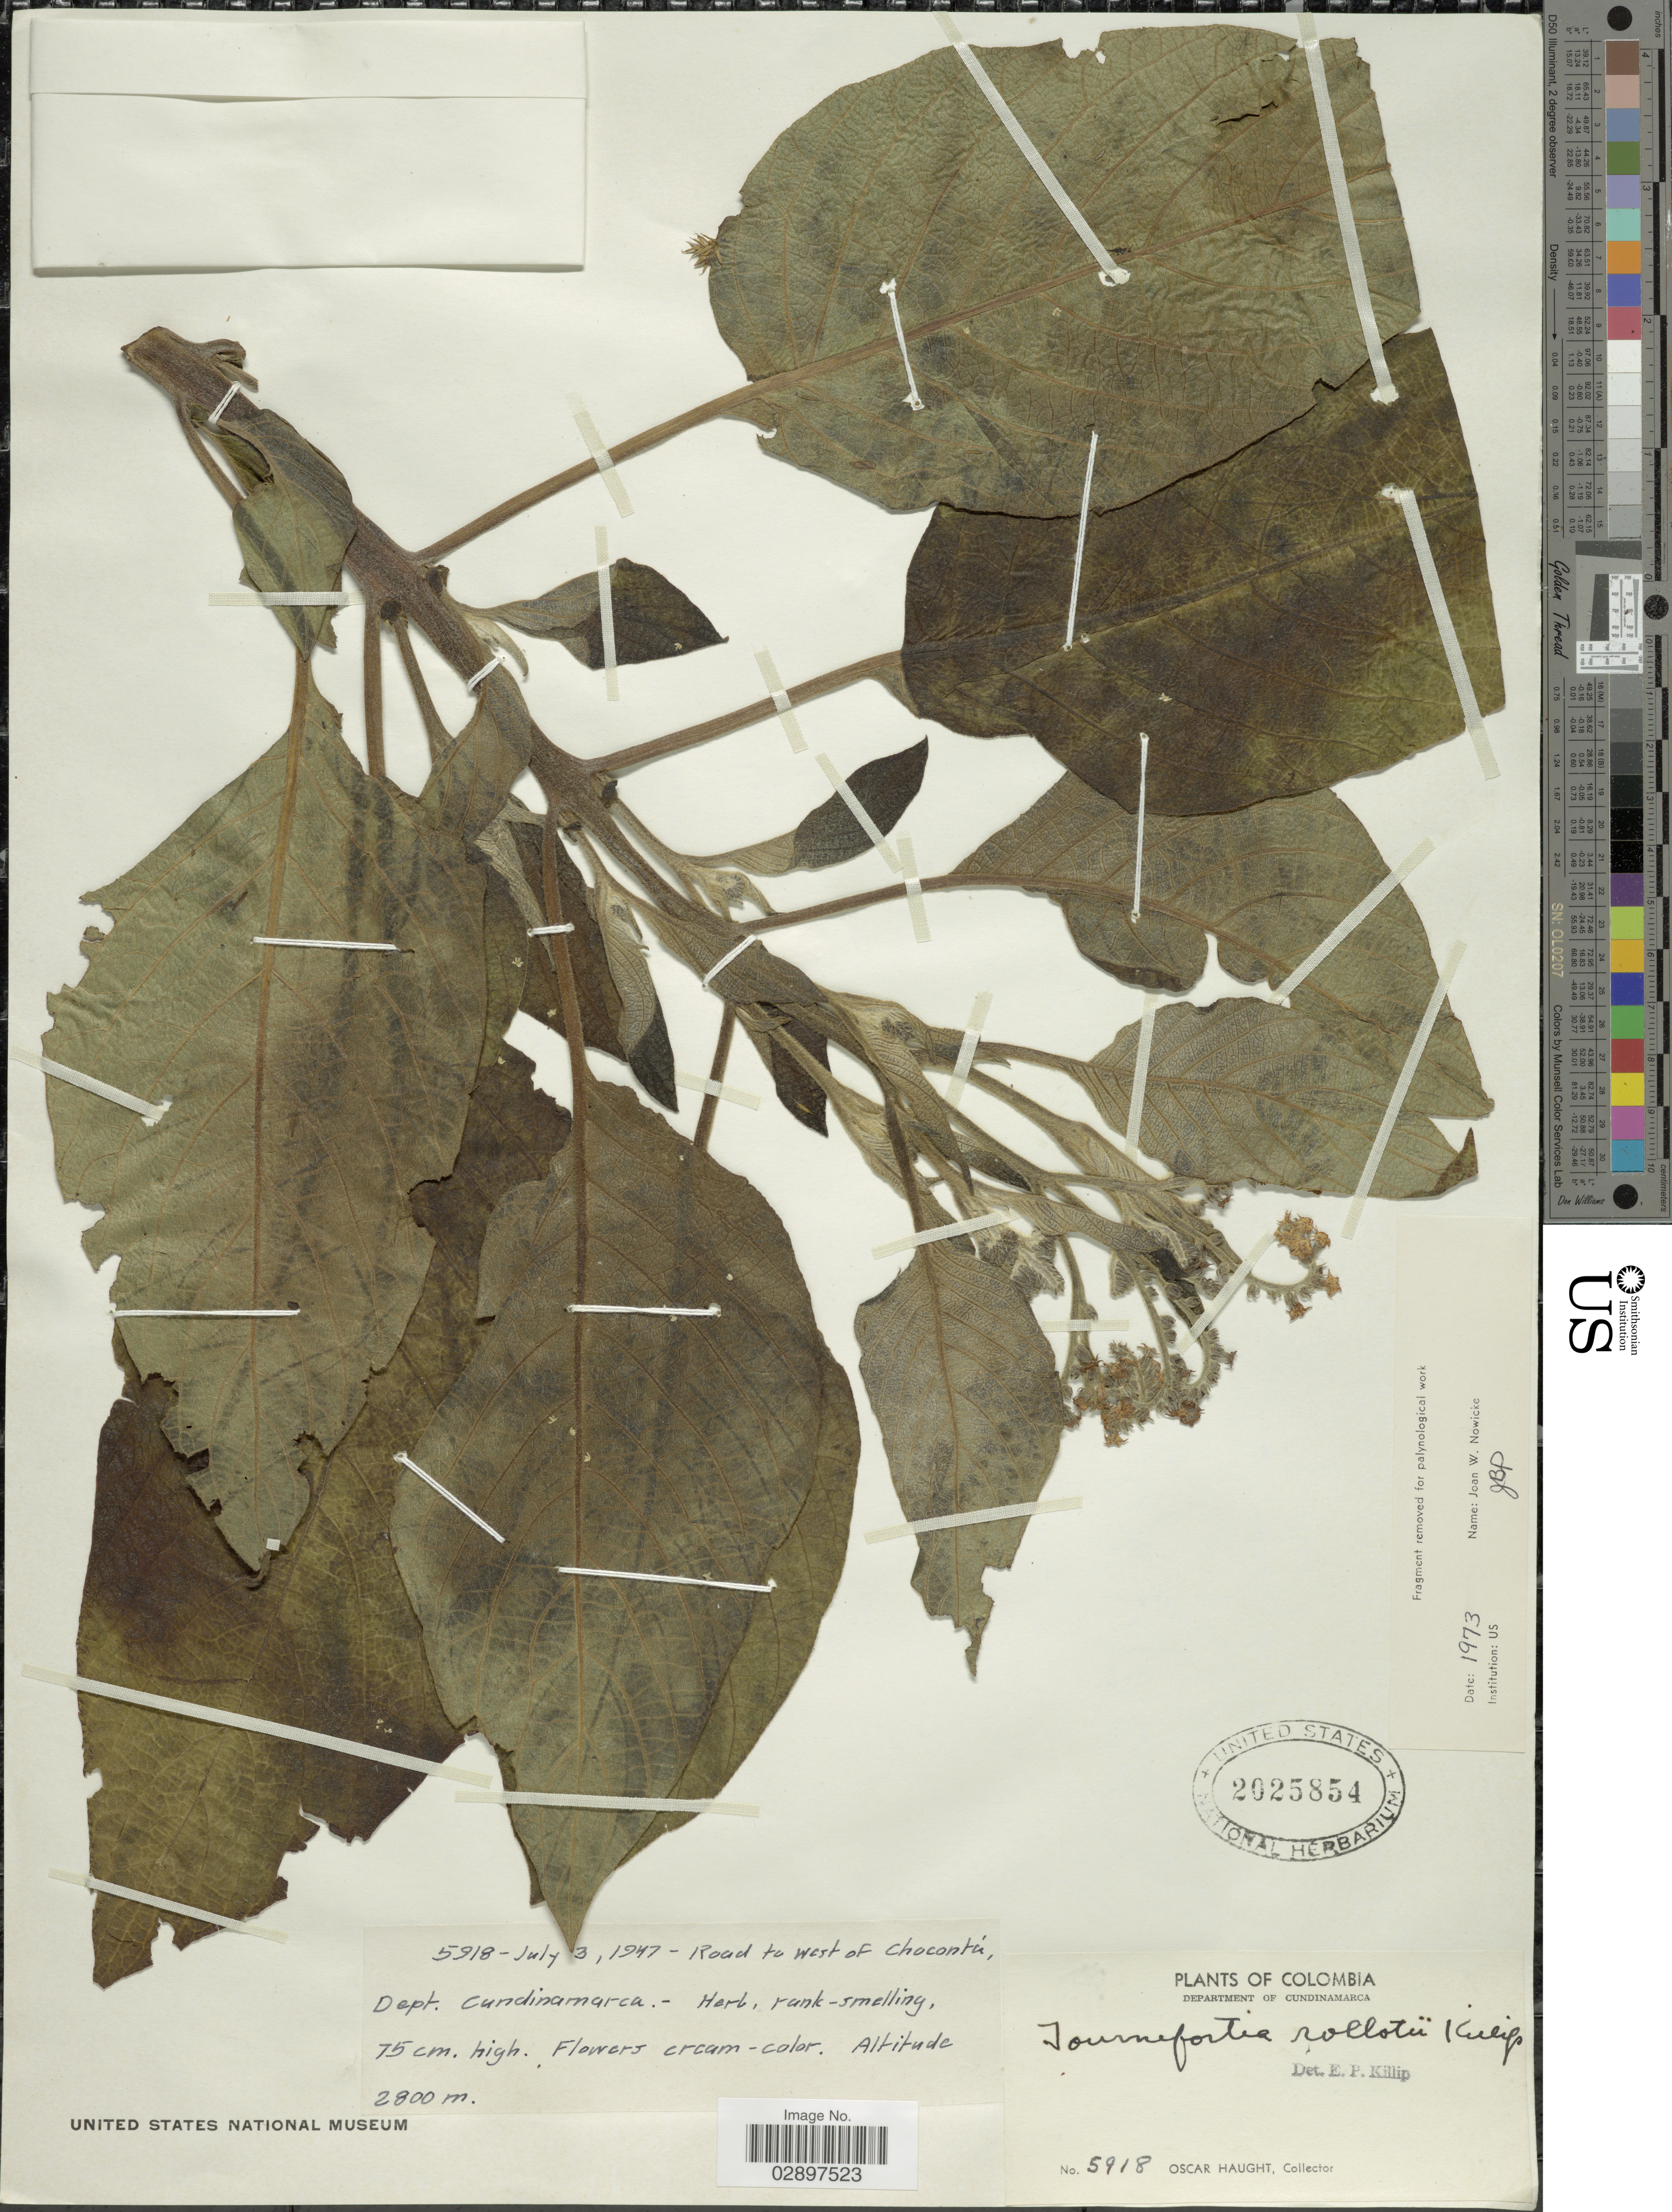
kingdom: Plantae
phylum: Tracheophyta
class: Magnoliopsida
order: Boraginales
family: Heliotropiaceae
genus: Tournefortia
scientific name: Tournefortia rollotii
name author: Killip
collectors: O. Haught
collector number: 5918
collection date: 1947-07-03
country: Colombia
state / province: Cundinamarca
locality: Department of Cundinamarca. Road to west of Chocontú.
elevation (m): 2800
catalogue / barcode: US 2025854